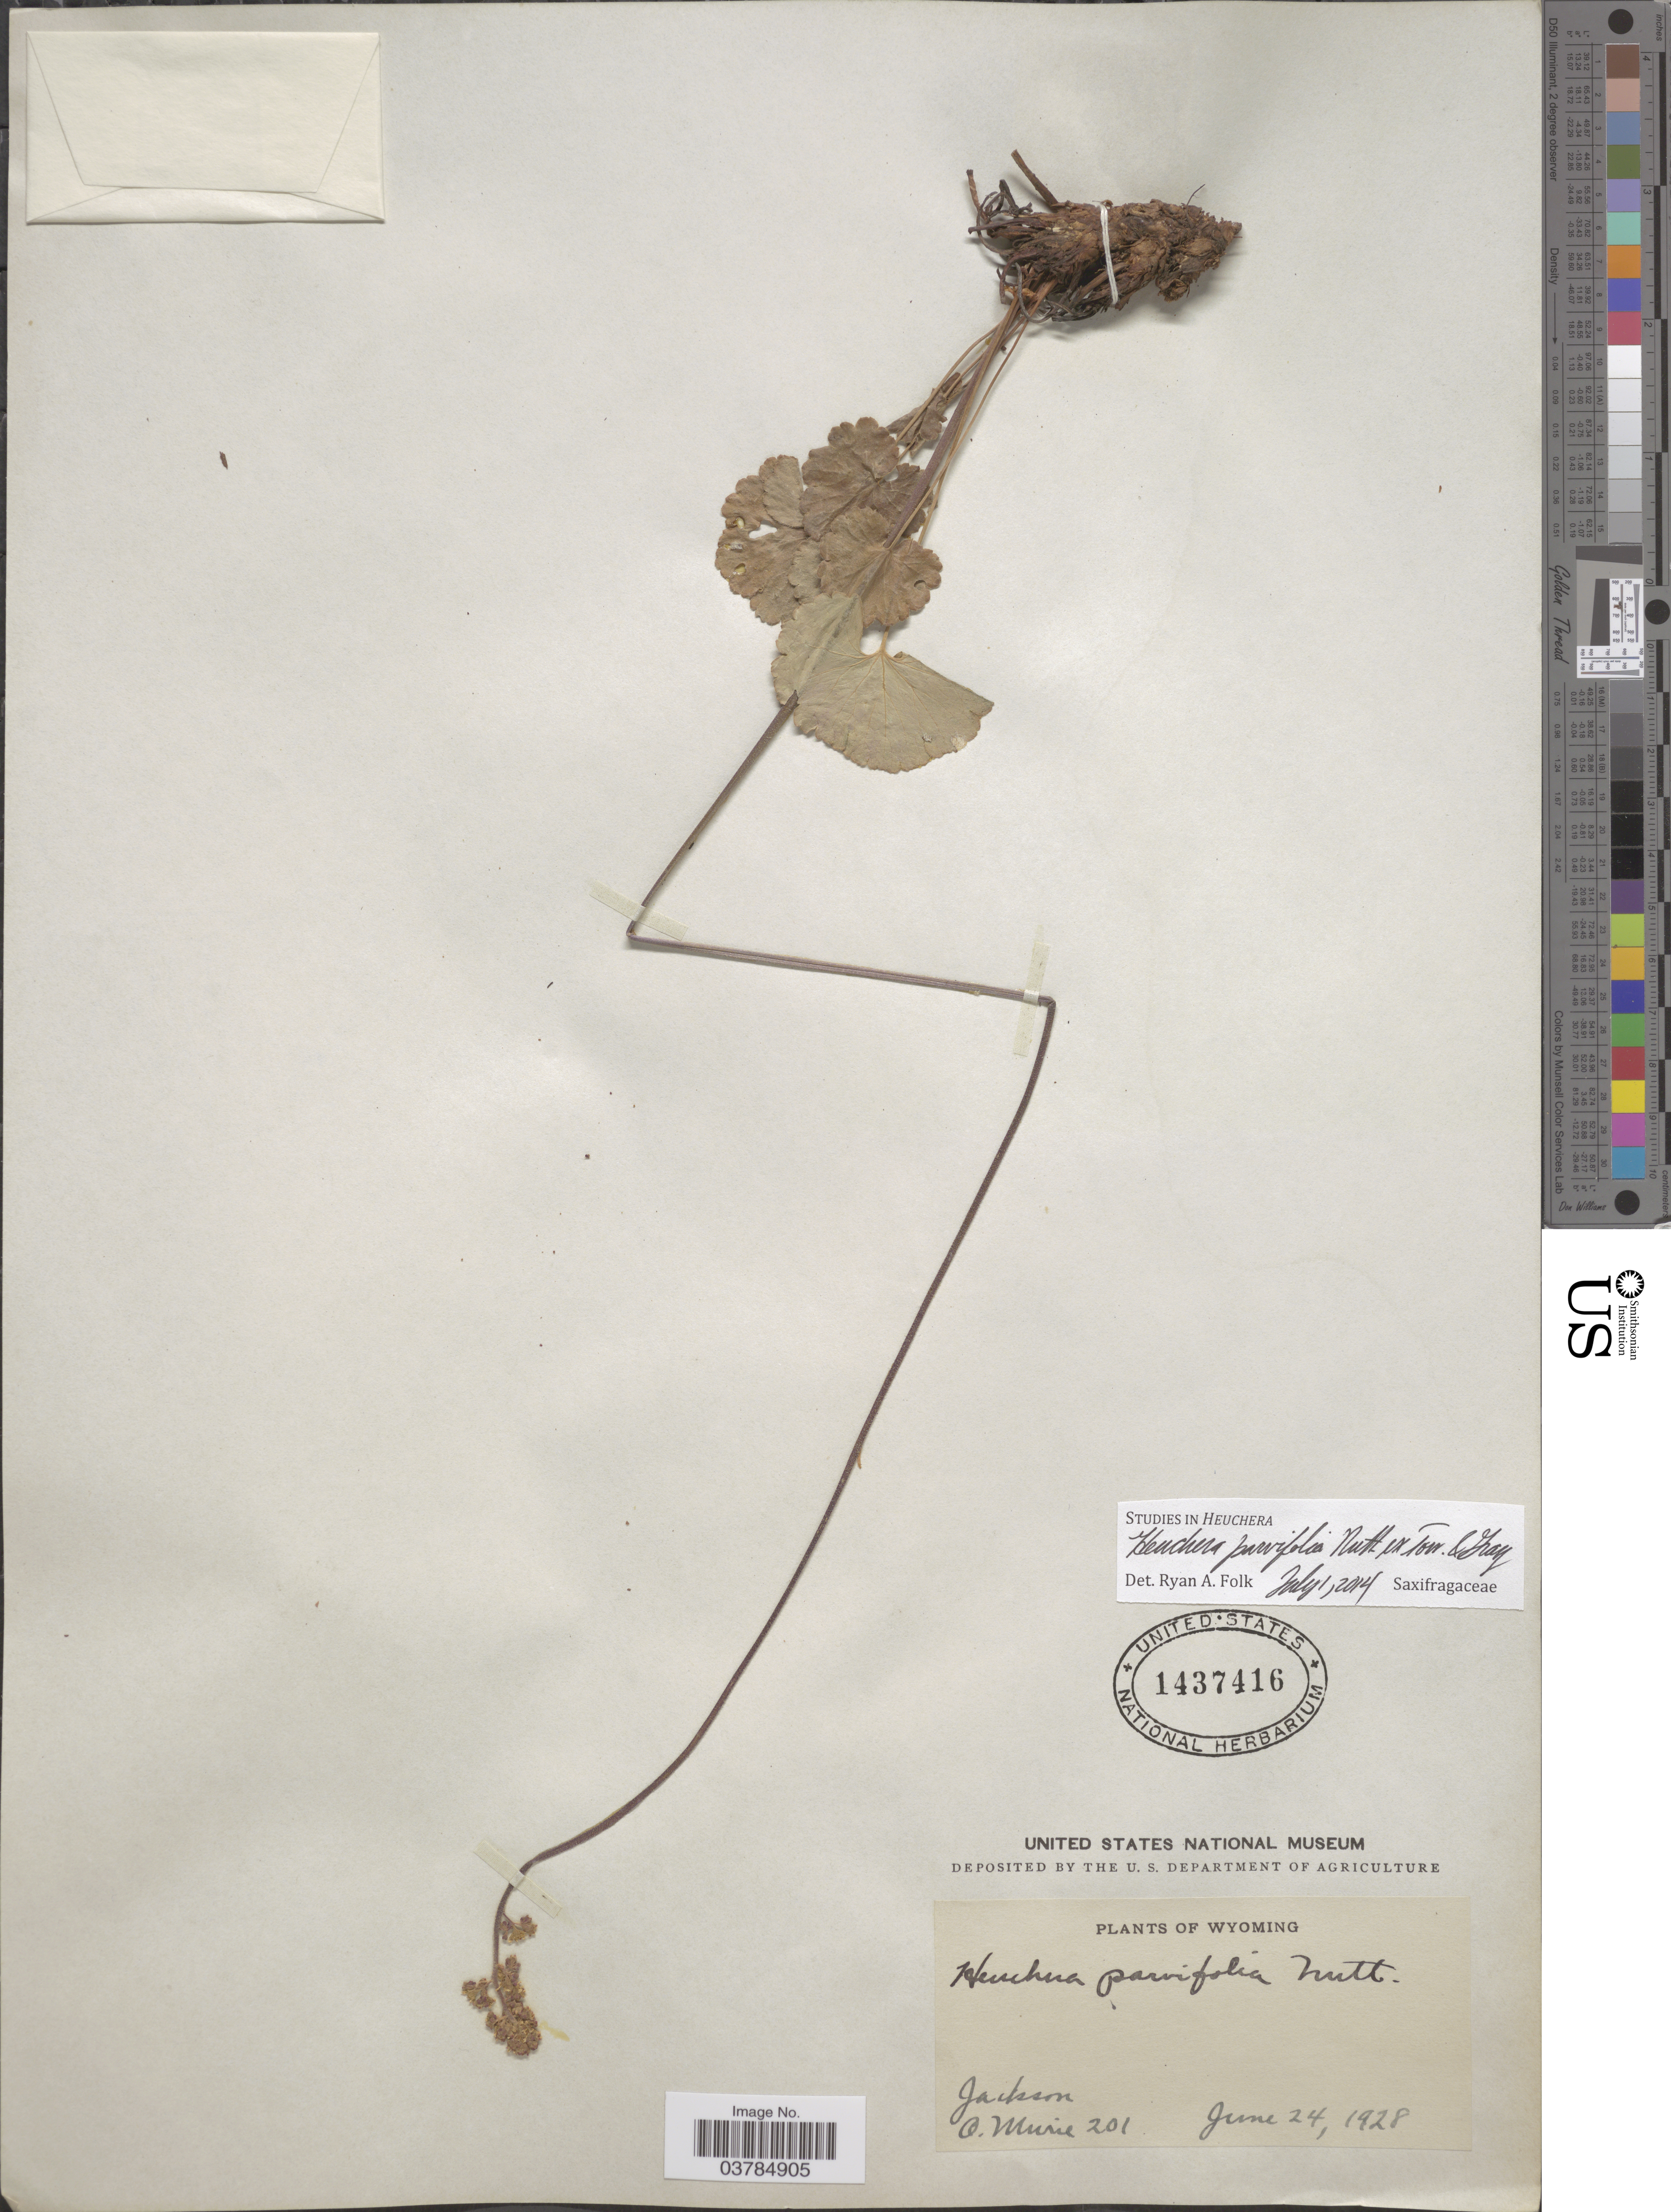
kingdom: Plantae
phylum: Tracheophyta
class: Magnoliopsida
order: Saxifragales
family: Saxifragaceae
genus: Heuchera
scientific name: Heuchera parvifolia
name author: Nutt.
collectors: O. Murie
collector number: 201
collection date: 1928-06-24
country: United States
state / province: Wyoming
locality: Jackson.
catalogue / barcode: US 1437416